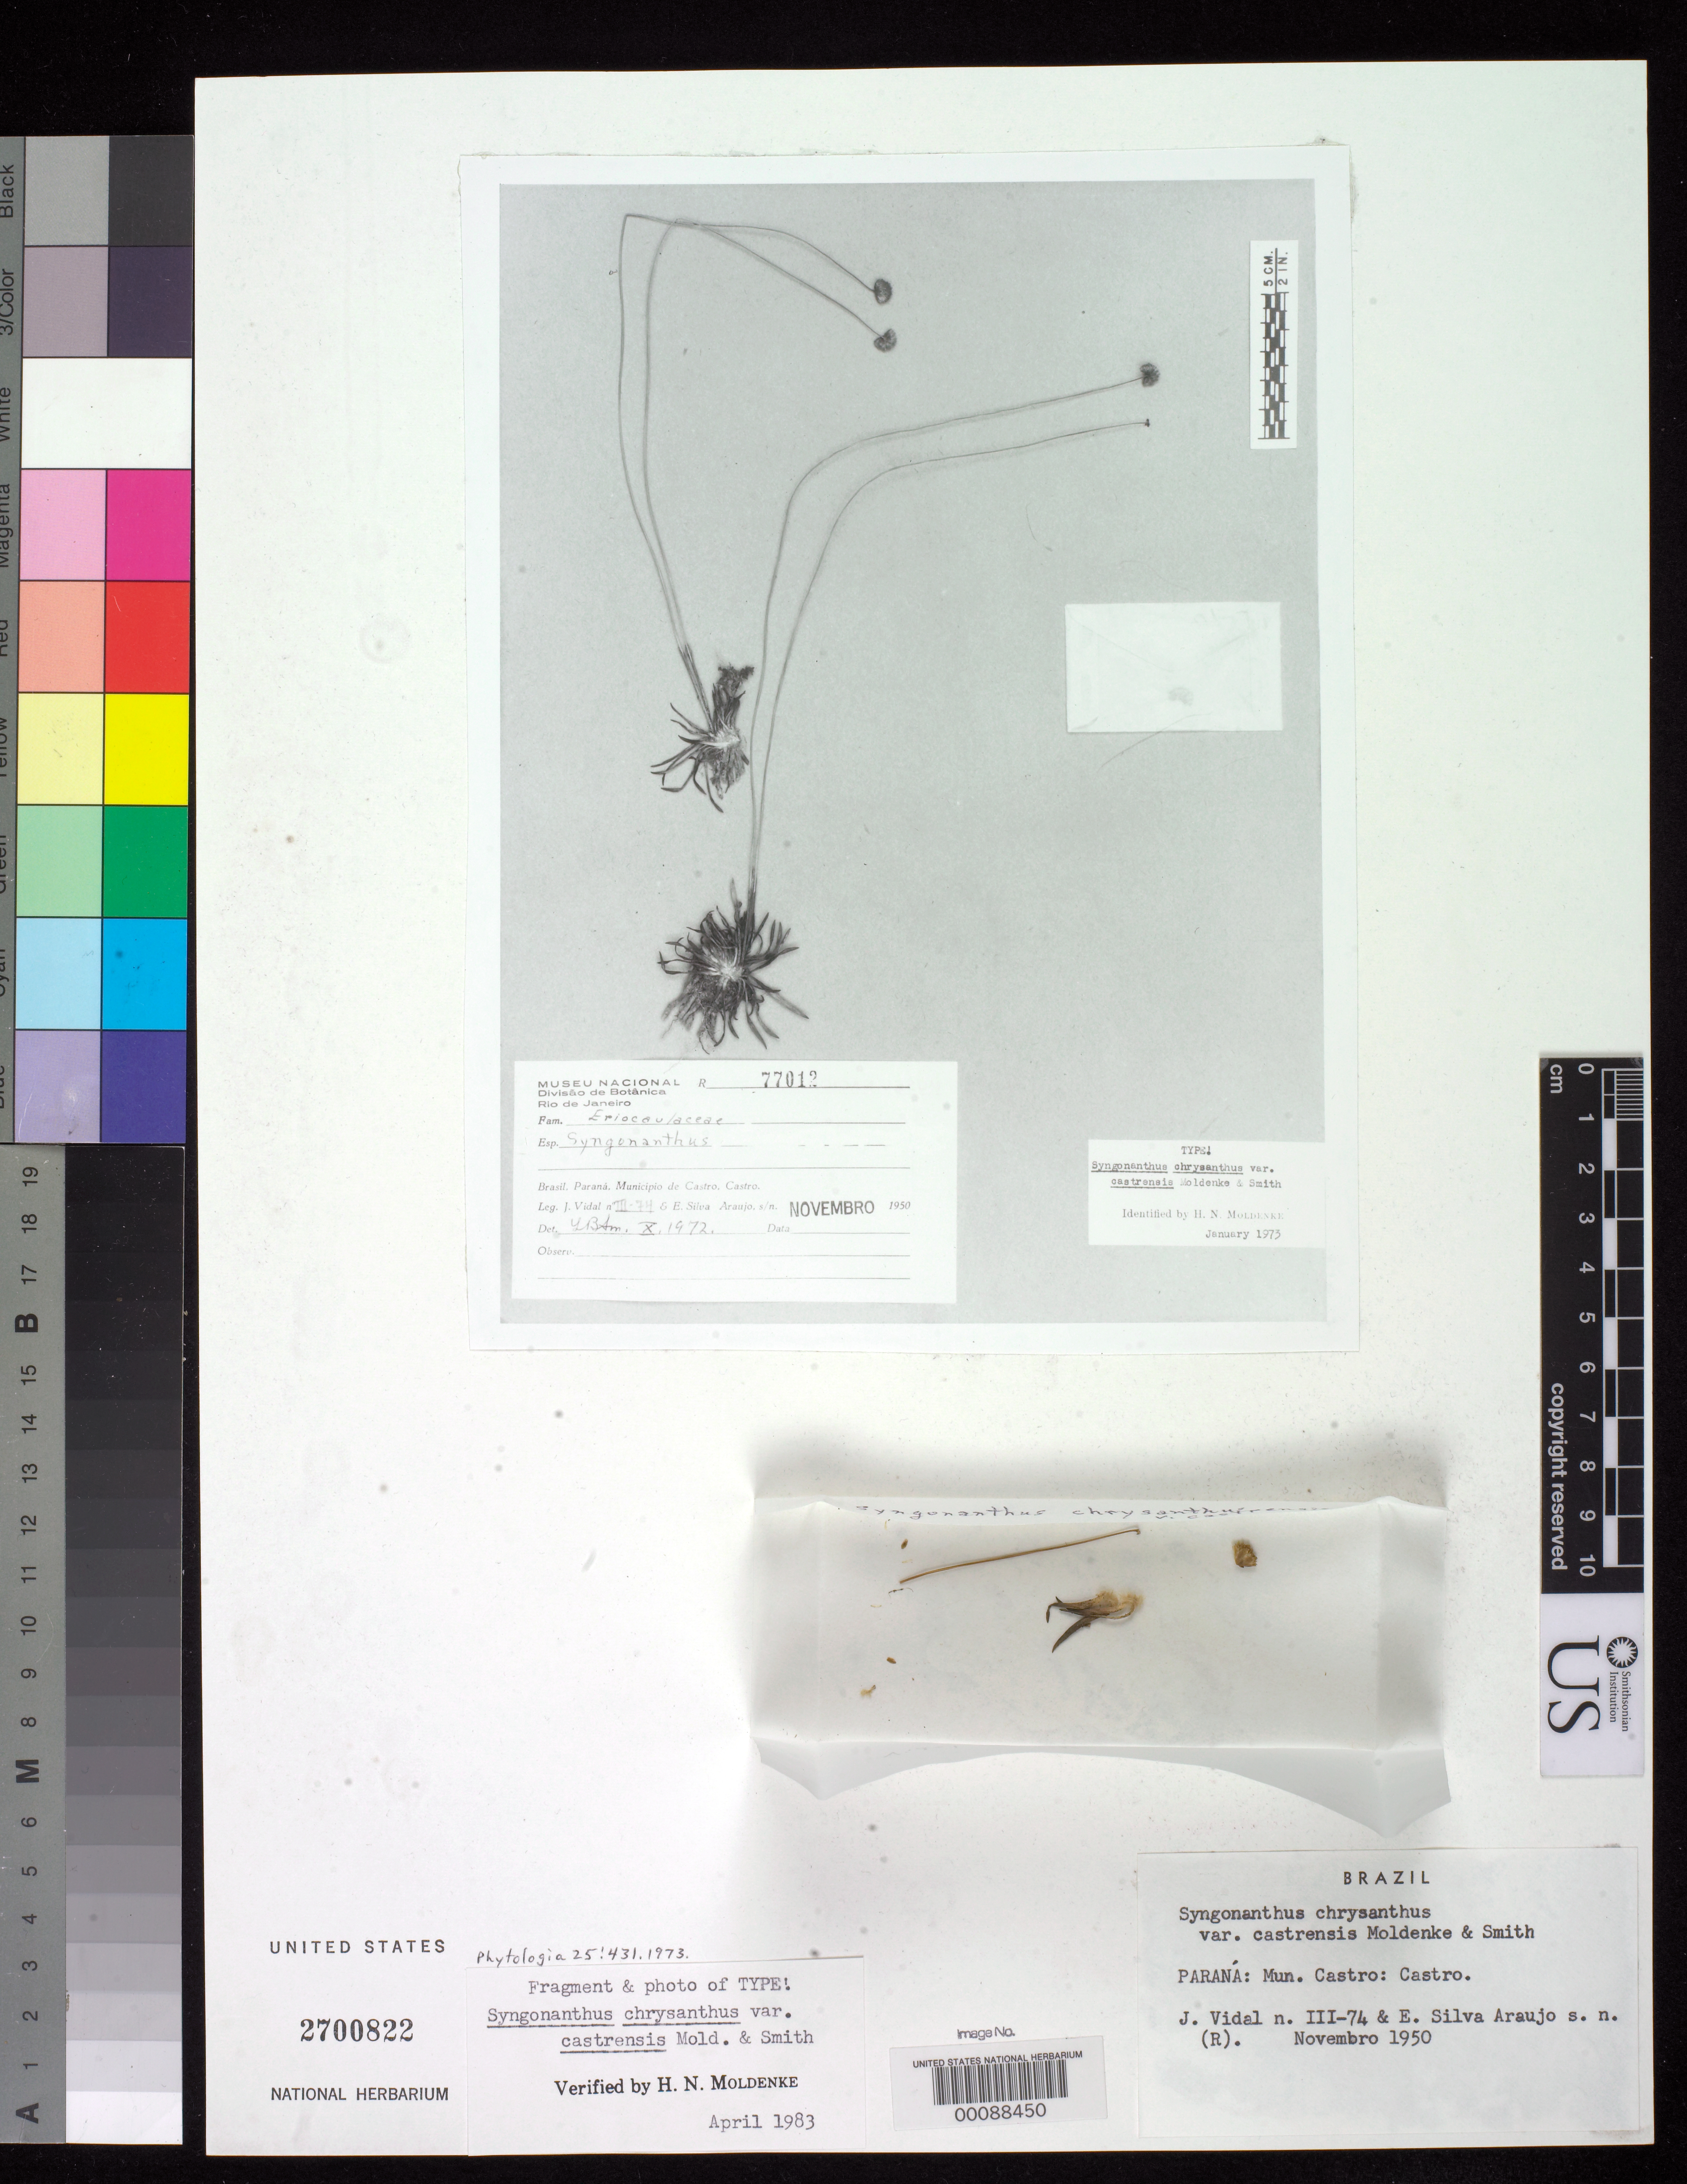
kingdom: Plantae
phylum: Tracheophyta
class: Liliopsida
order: Poales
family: Eriocaulaceae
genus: Syngonanthus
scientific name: Syngonanthus chrysanthus var. castrensis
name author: Moldenke & L.B. Sm.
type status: Type Fragment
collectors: J. Vidal & E. Silva Araujo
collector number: III-74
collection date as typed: Nov 1950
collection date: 1950-11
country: Brazil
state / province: Paraná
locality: Castro.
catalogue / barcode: US 2700822